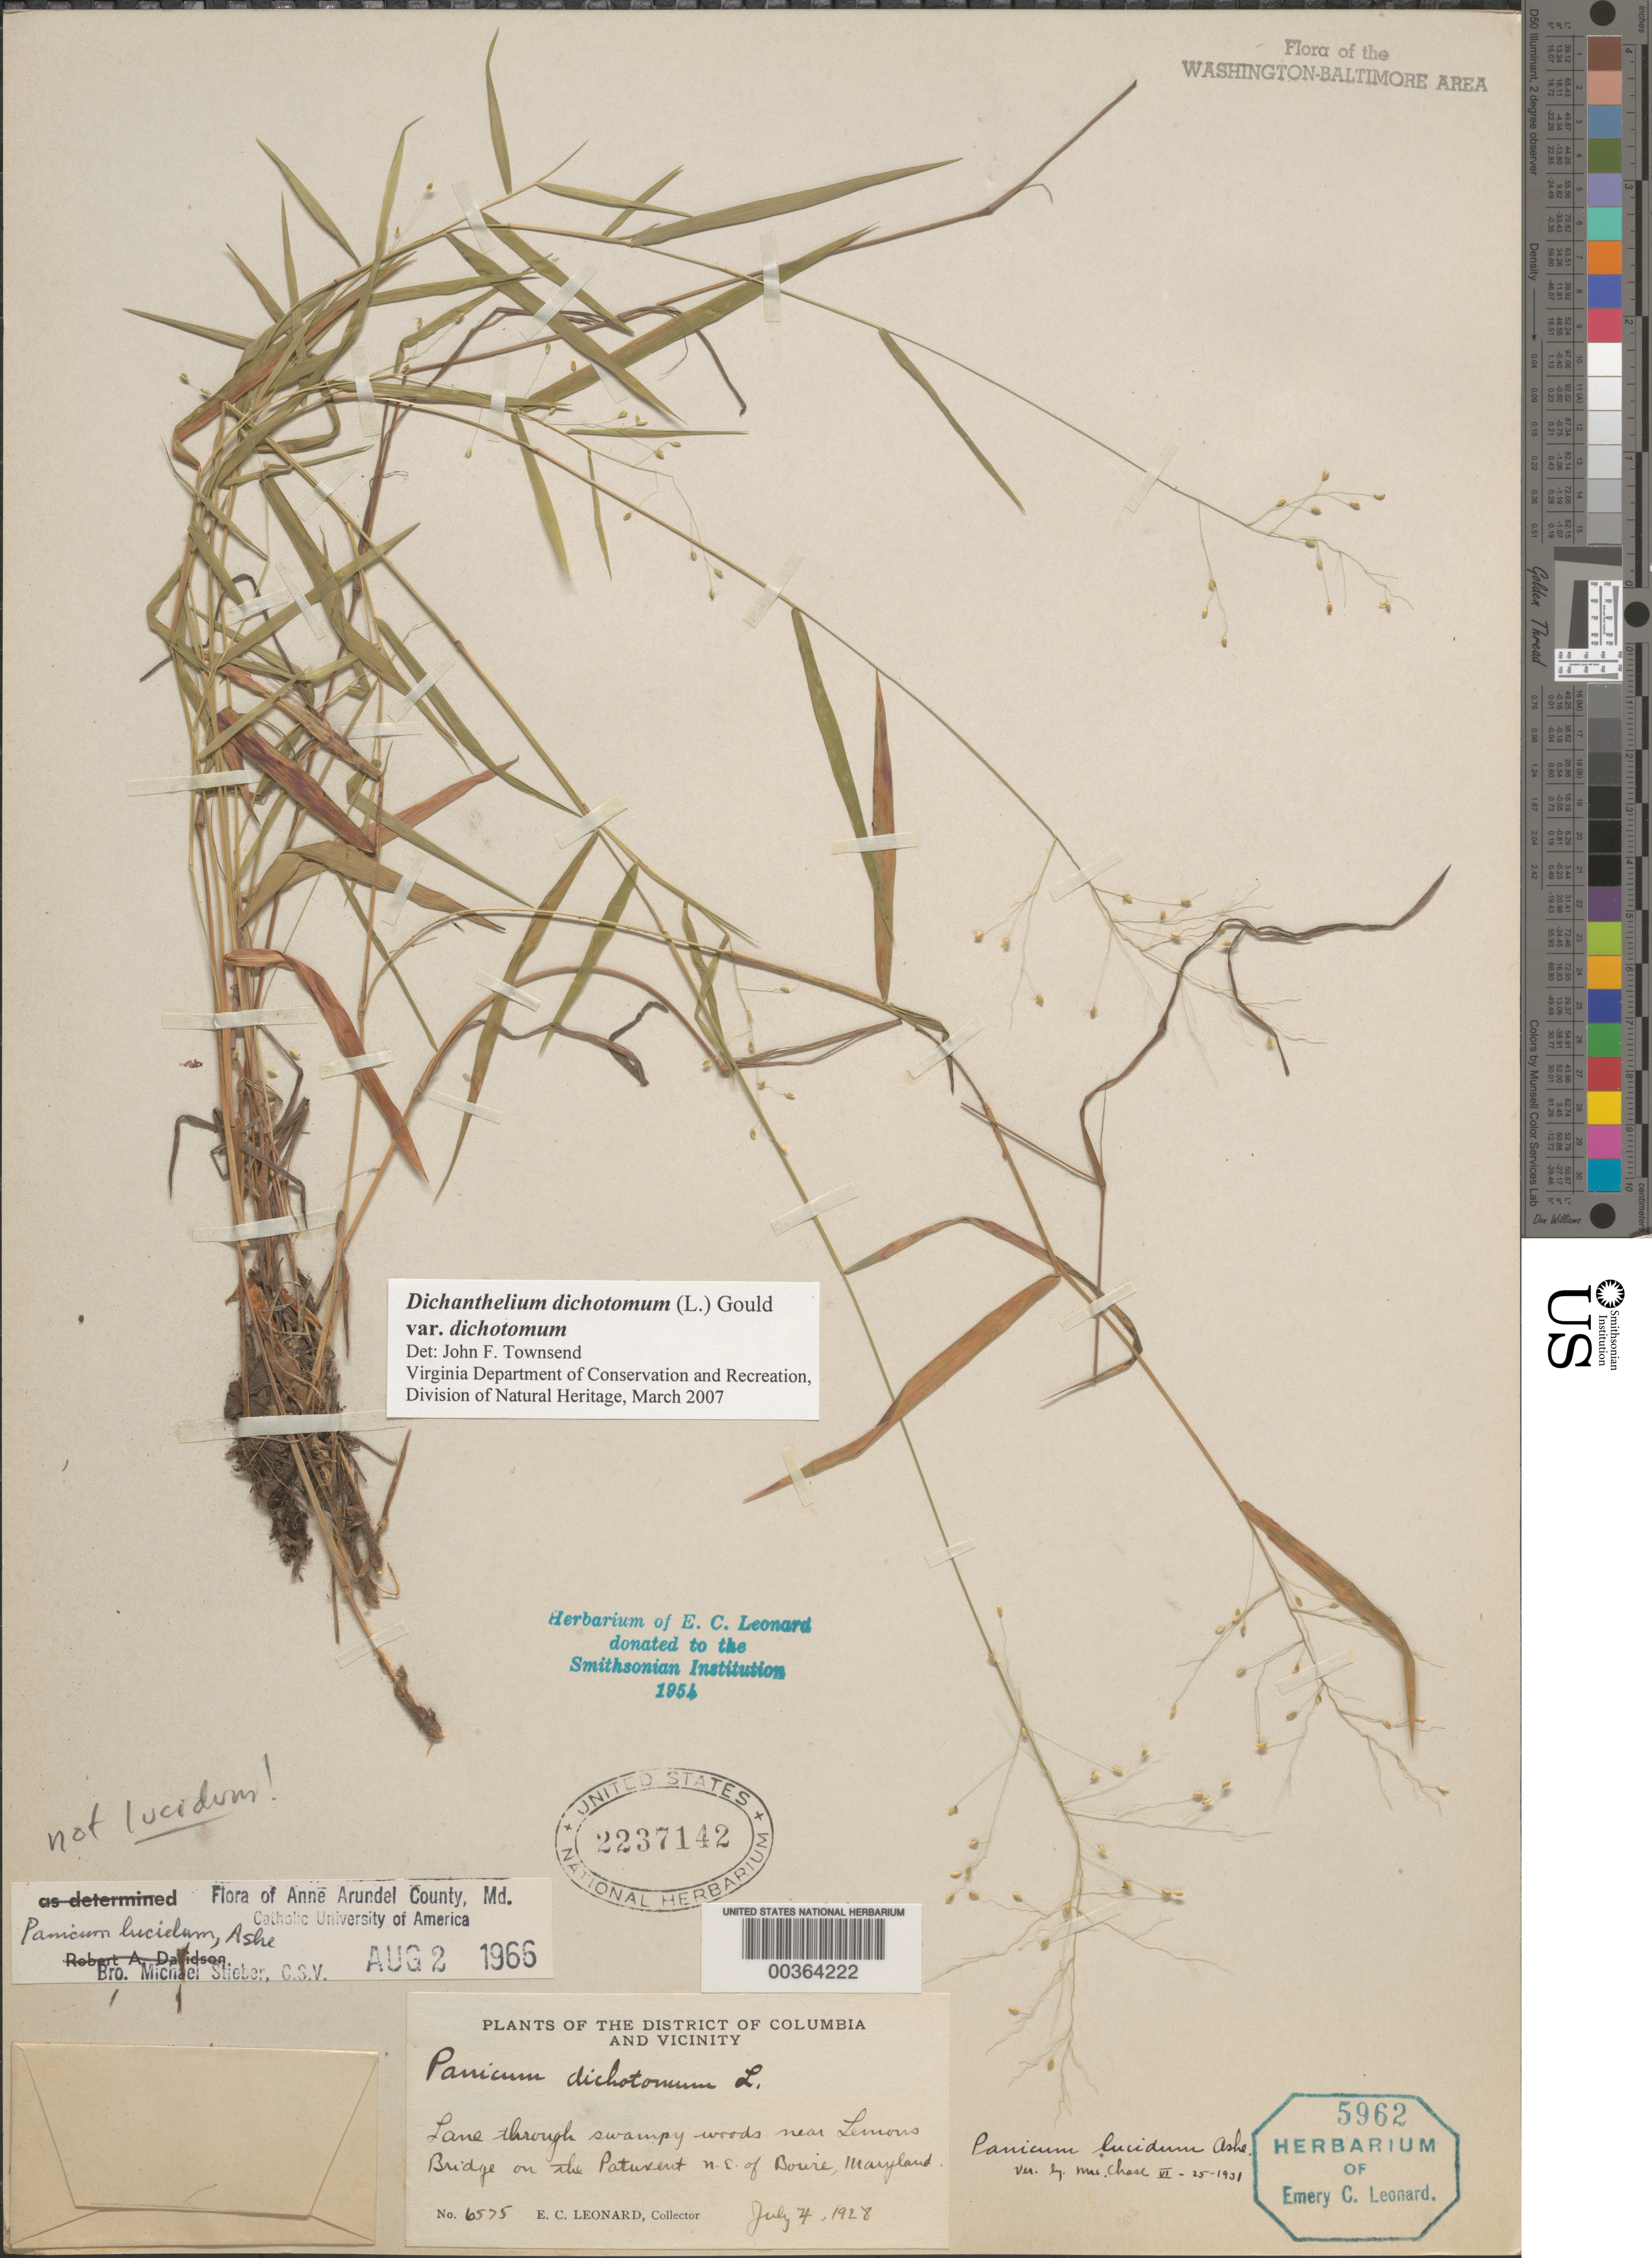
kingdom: Plantae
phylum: Tracheophyta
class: Liliopsida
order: Poales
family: Poaceae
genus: Dichanthelium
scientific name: Dichanthelium dichotomum var. dichotomum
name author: (L.) Gould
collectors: E. C. Leonard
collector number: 6575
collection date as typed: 04 Jul 1928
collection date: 1928-07-04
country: United States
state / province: Maryland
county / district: Prince George's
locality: Lemons Bridge, Patuxent River, northeast of Bowie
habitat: Lane through swampy woods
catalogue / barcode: US 2237142